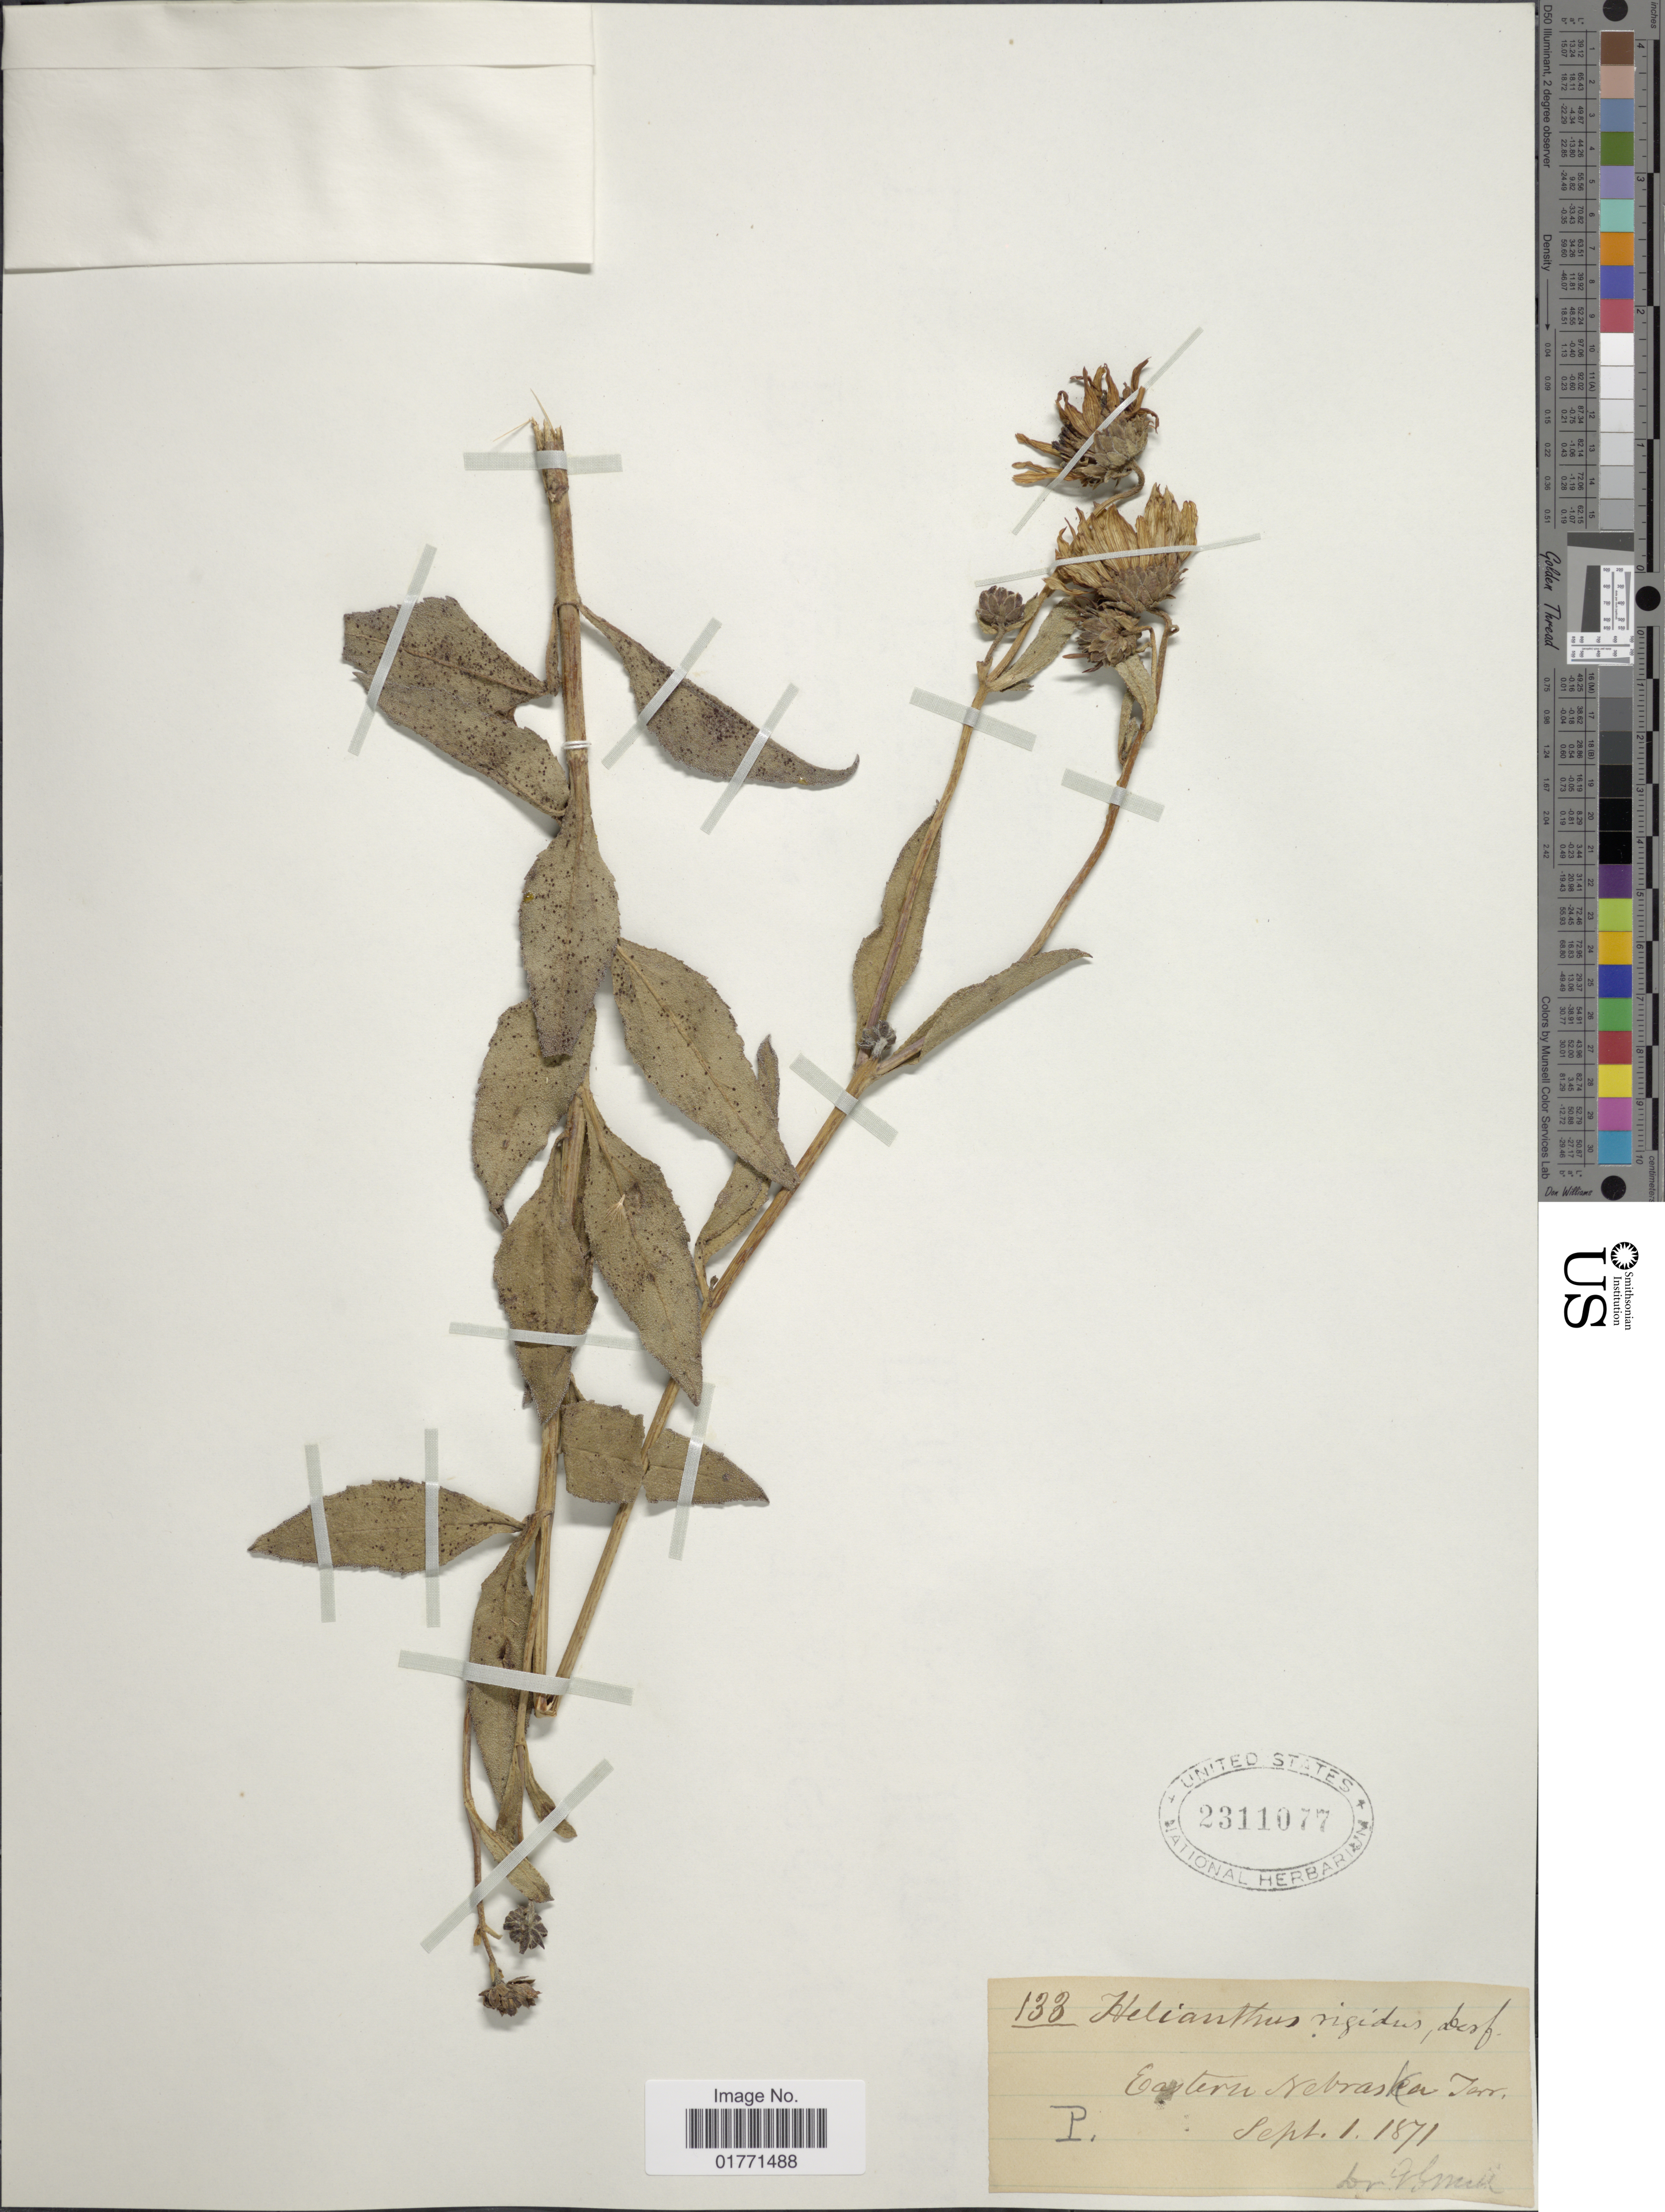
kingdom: Plantae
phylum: Tracheophyta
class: Magnoliopsida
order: Asterales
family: Asteraceae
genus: Helianthus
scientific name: Helianthus rigidus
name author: (Cass.) Desf.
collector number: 133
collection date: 1871-09-01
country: United States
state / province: Nebraska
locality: Eastern Nebraska Terr.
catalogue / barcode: US 2311077